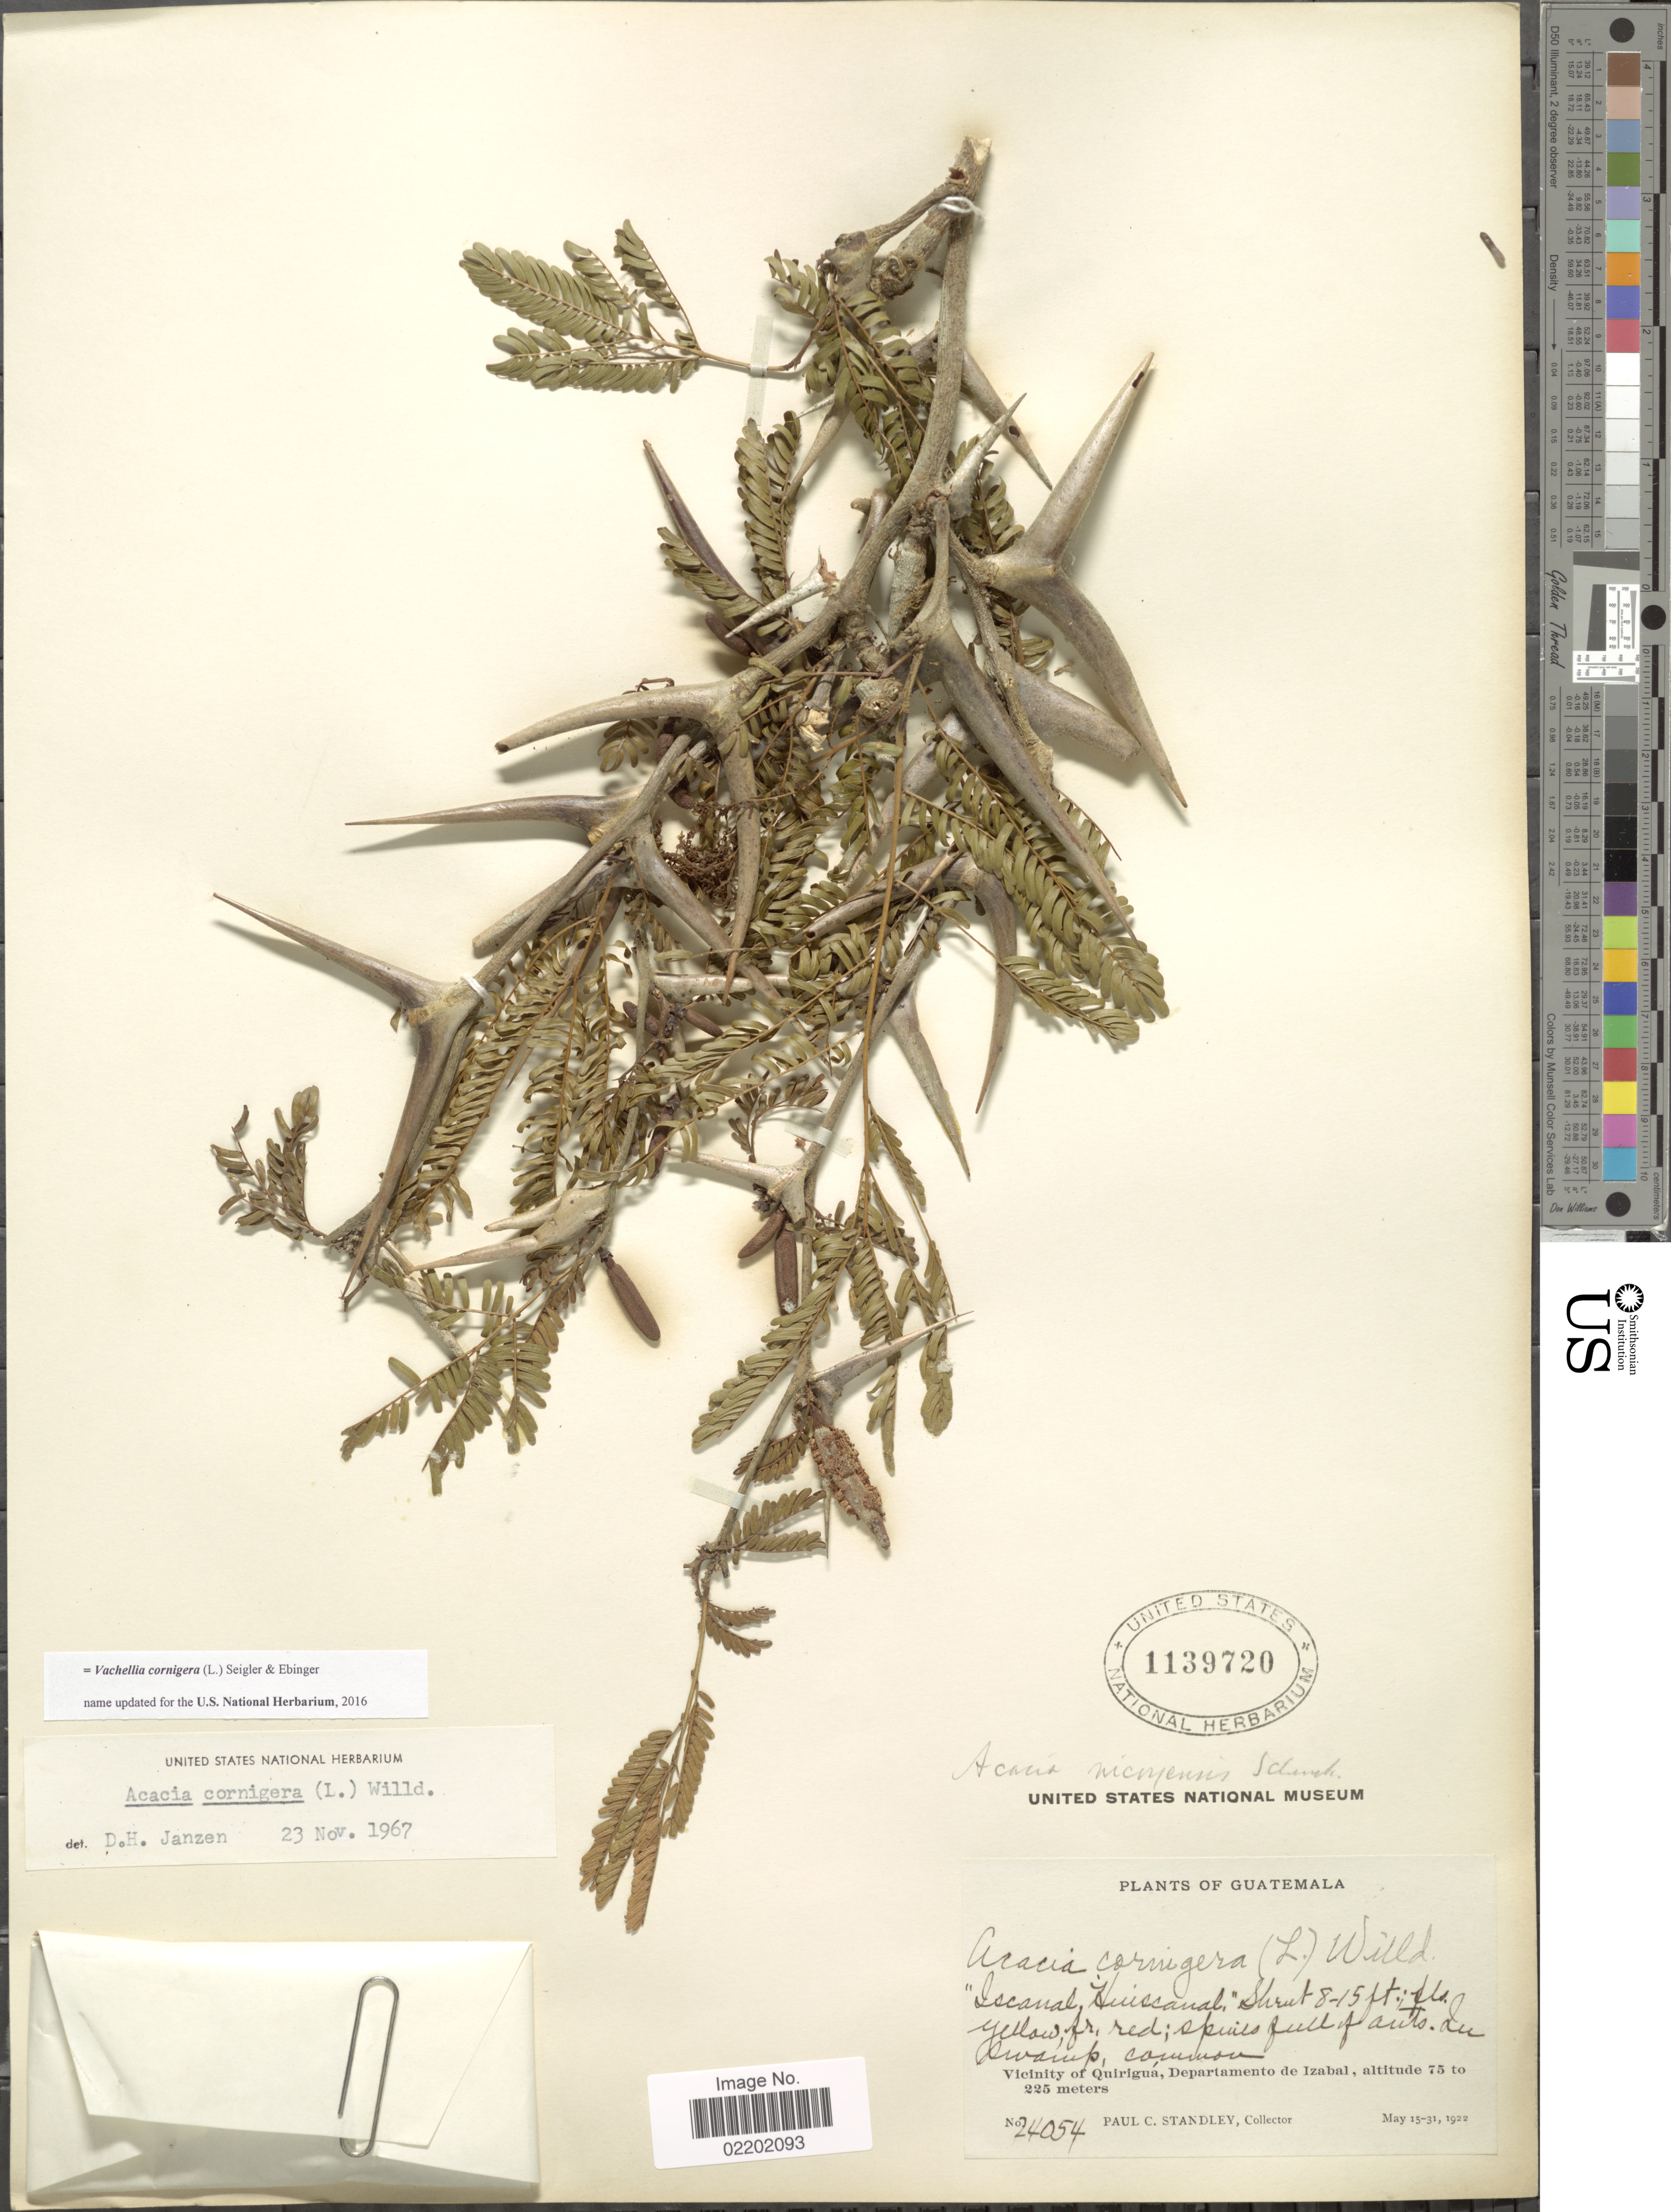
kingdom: Plantae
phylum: Tracheophyta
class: Magnoliopsida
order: Fabales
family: Fabaceae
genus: Vachellia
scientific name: Vachellia cornigera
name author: (L.) Seigler & Ebinger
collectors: P. C. Standley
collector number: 24054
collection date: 1922-05-15/1922-05-31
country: Guatemala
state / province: Izabal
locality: Vicinity of Quiriguá, Departamento de Izabal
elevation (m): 75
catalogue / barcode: US 1139720